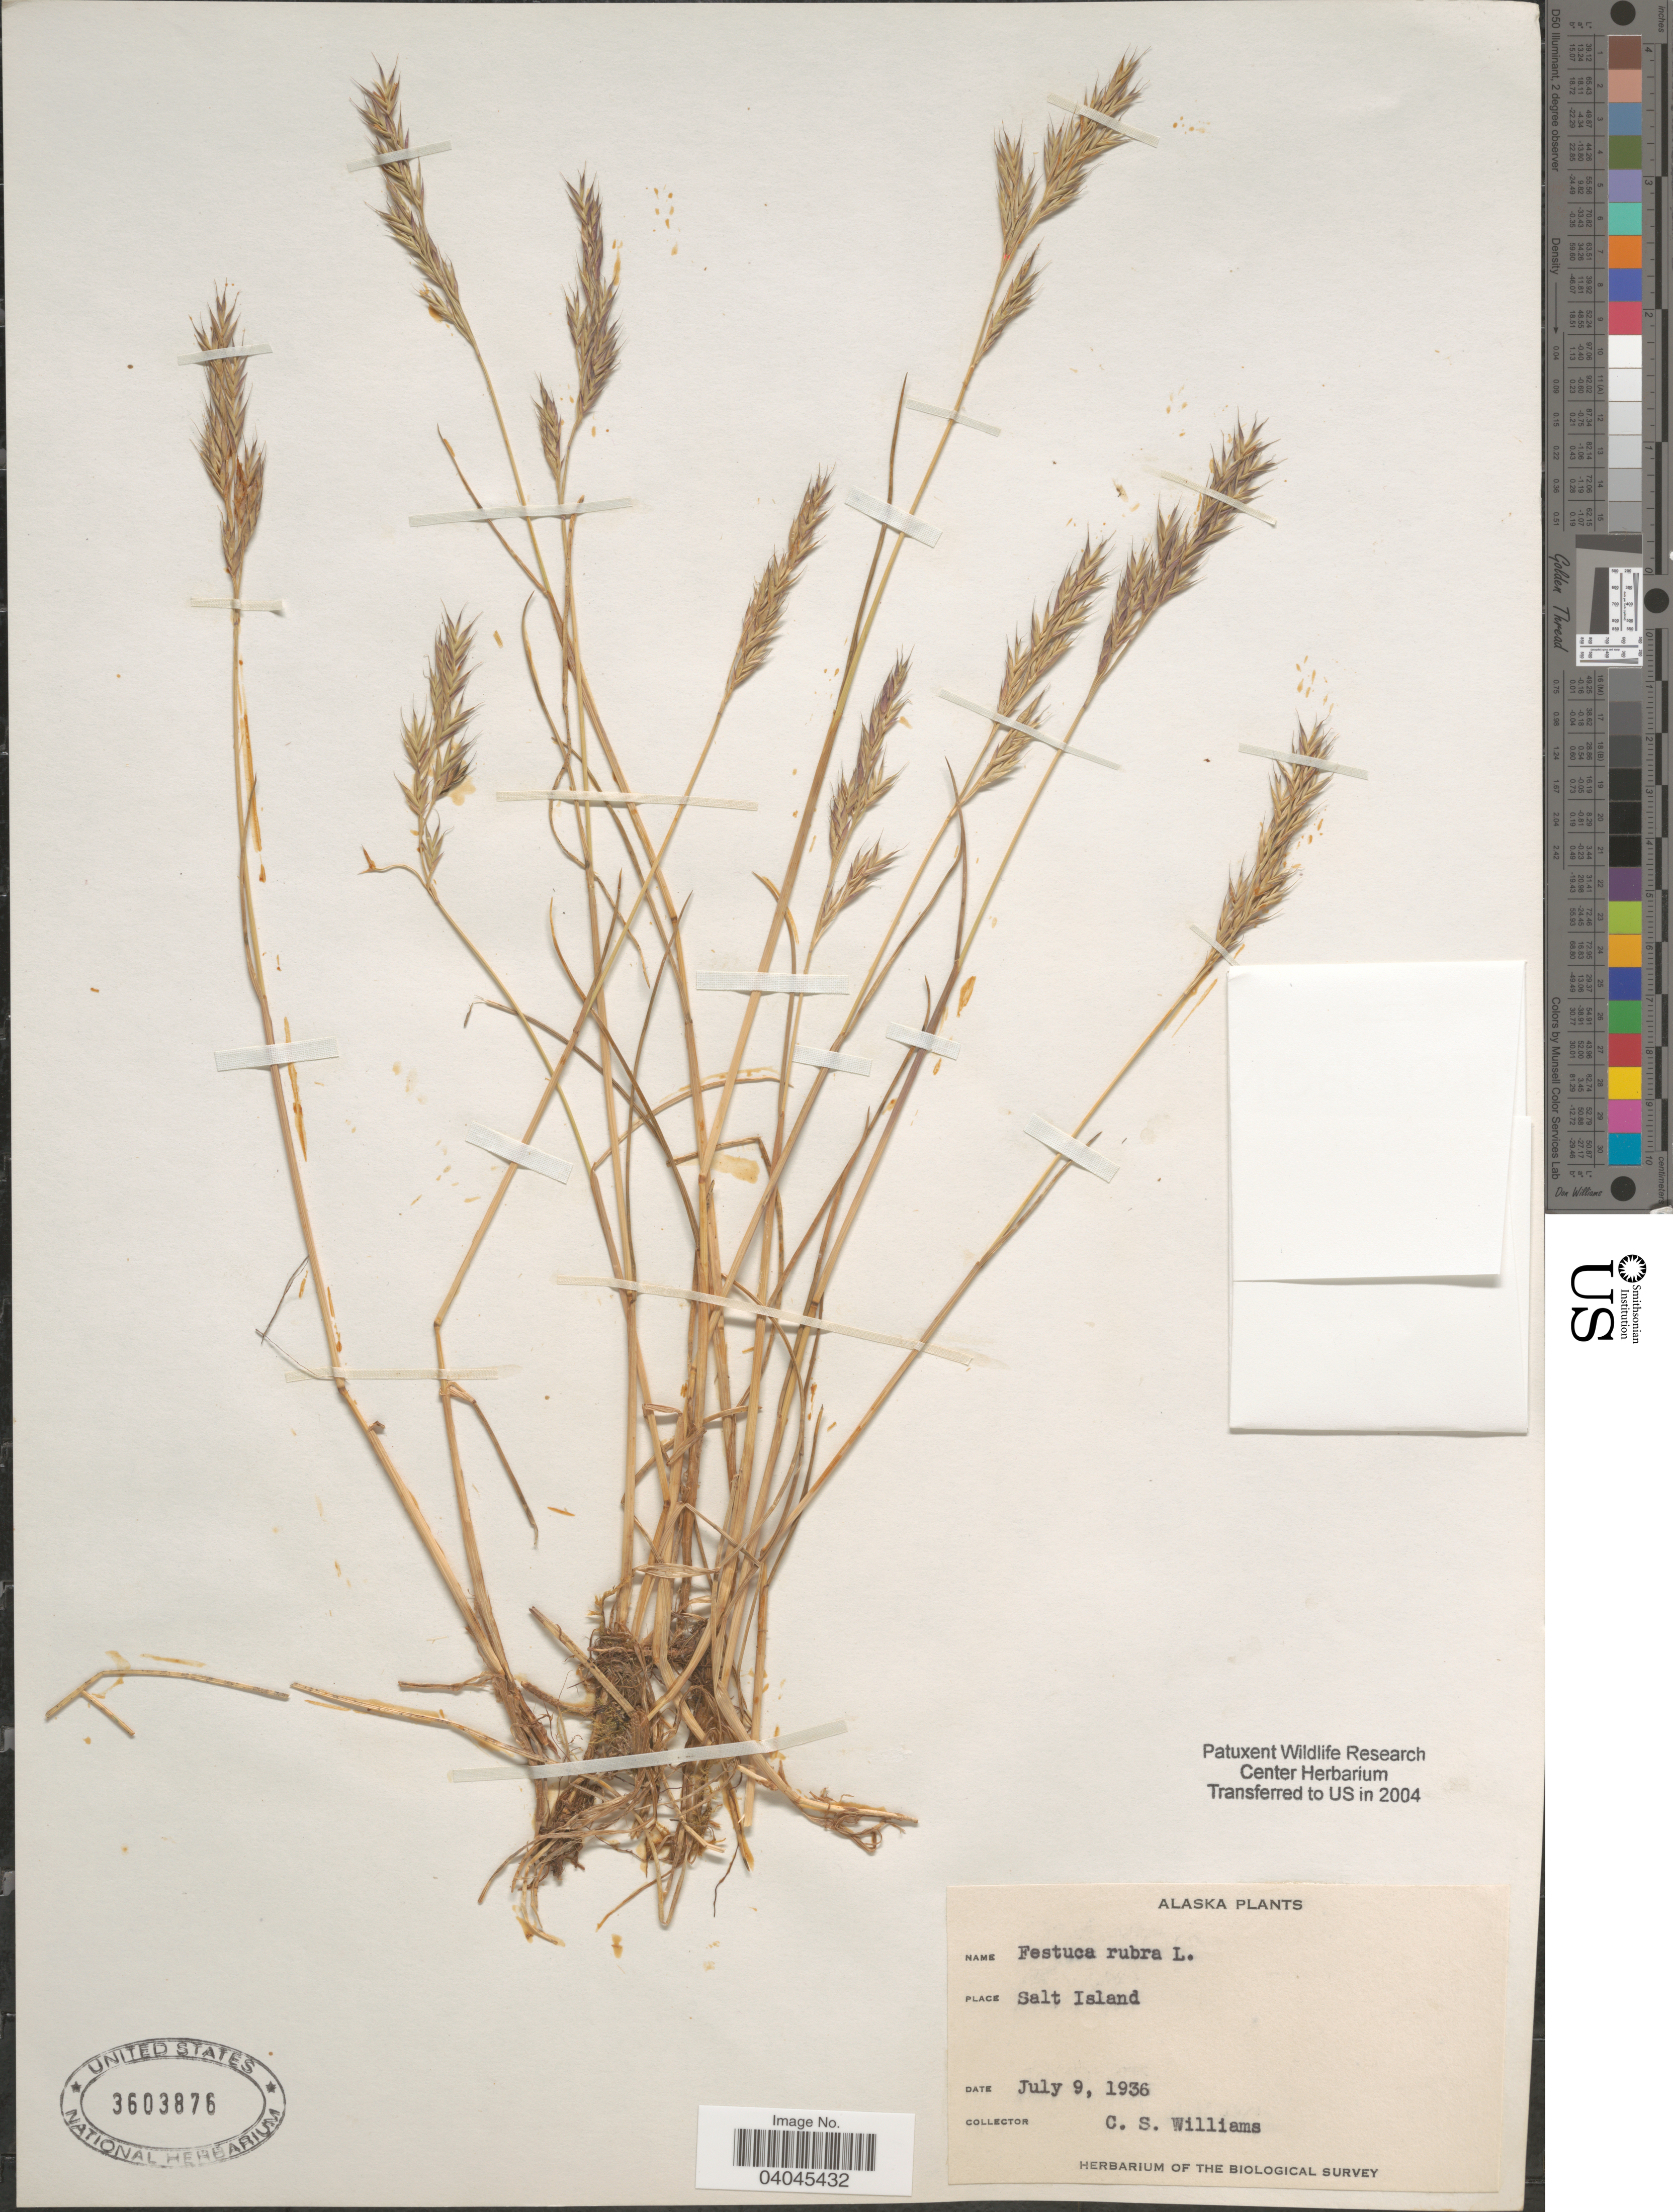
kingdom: Plantae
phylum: Tracheophyta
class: Liliopsida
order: Poales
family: Poaceae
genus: Festuca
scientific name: Festuca rubra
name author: L.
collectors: C. Williams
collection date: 1936-07-09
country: United States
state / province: Alaska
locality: Salt Island.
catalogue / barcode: US 3603876